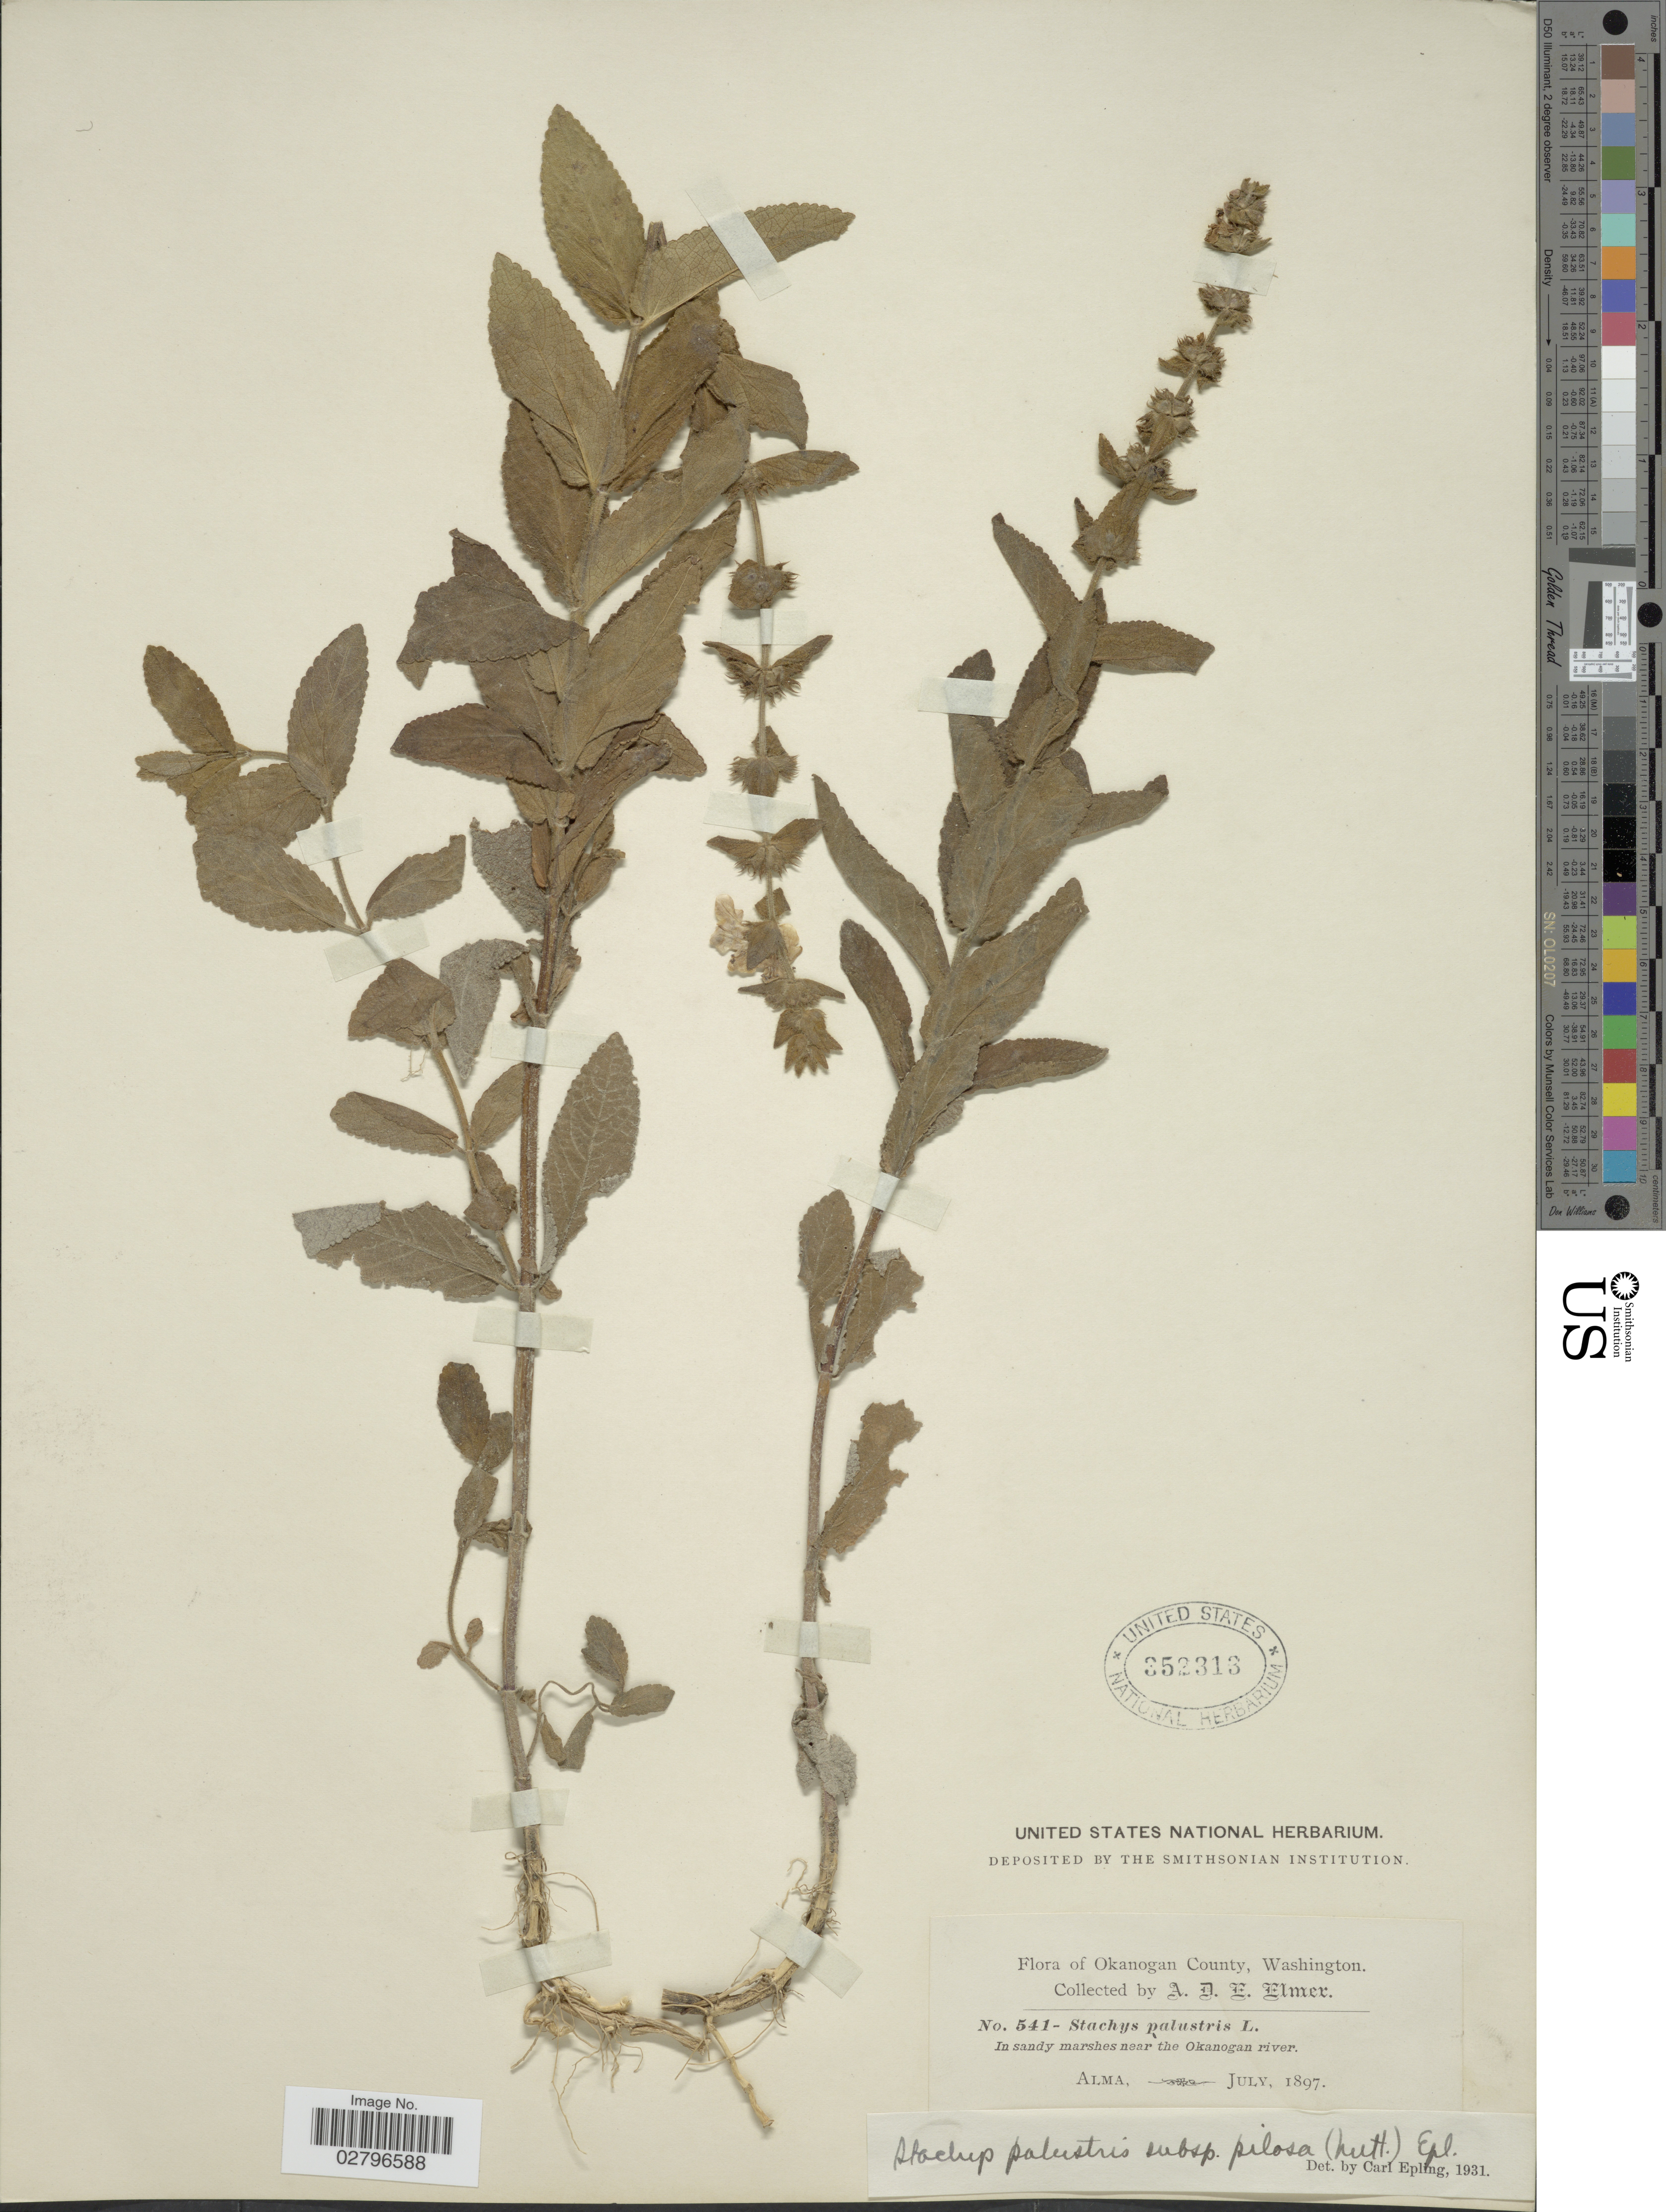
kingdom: Plantae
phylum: Tracheophyta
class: Magnoliopsida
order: Lamiales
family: Lamiaceae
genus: Stachys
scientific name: Stachys pilosa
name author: Nutt.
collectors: A. D. E. Elmer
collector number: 541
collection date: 1897-07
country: United States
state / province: Washington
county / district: Okanogan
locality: Okanogan County. In sandy marshes near the Okanogan river. Alma.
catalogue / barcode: US 352313